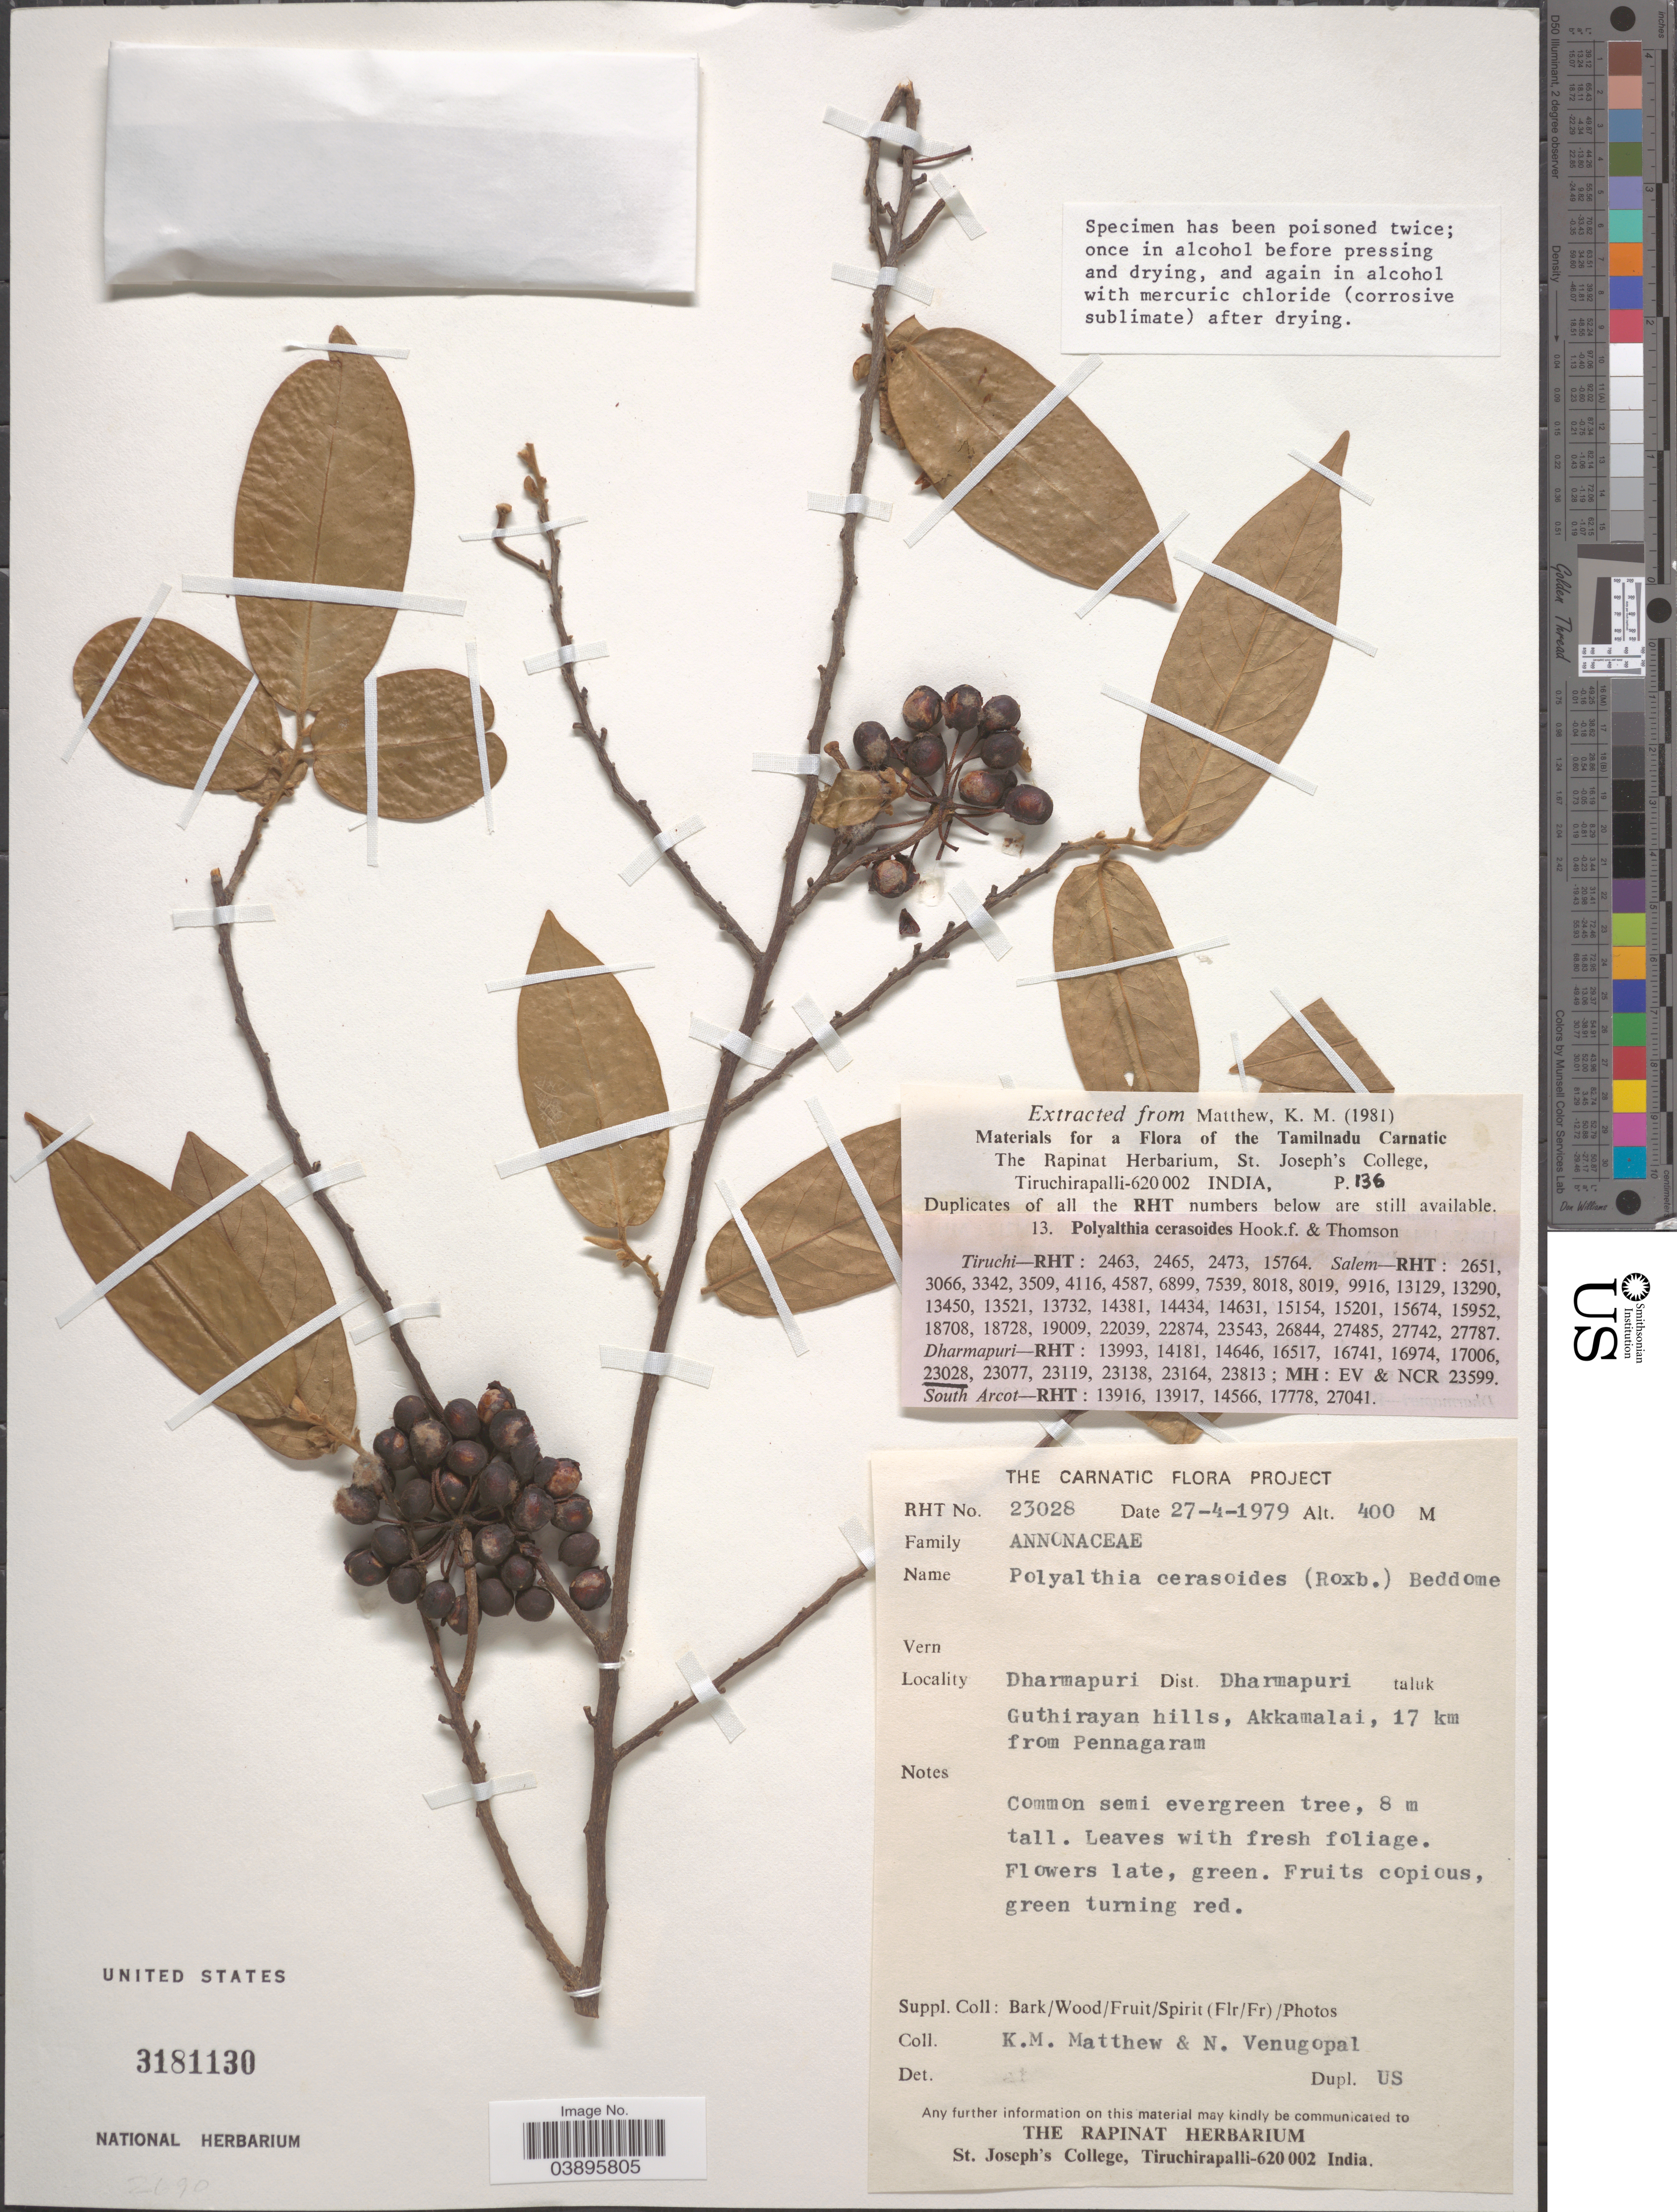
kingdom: Plantae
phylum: Tracheophyta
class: Magnoliopsida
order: Magnoliales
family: Annonaceae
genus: Polyalthia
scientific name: Polyalthia cerasoides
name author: (Roxb.) Benth. et al.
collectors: K. M. Matthew & N. Venugopal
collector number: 23028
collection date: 1979-04-27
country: India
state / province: Tamil Nadu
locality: Dharmapuri Dist. Dharmapuri taluk Gathirayan hills, Akkamalai, 17 km from Pennagaram.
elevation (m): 400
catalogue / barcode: US 3181130